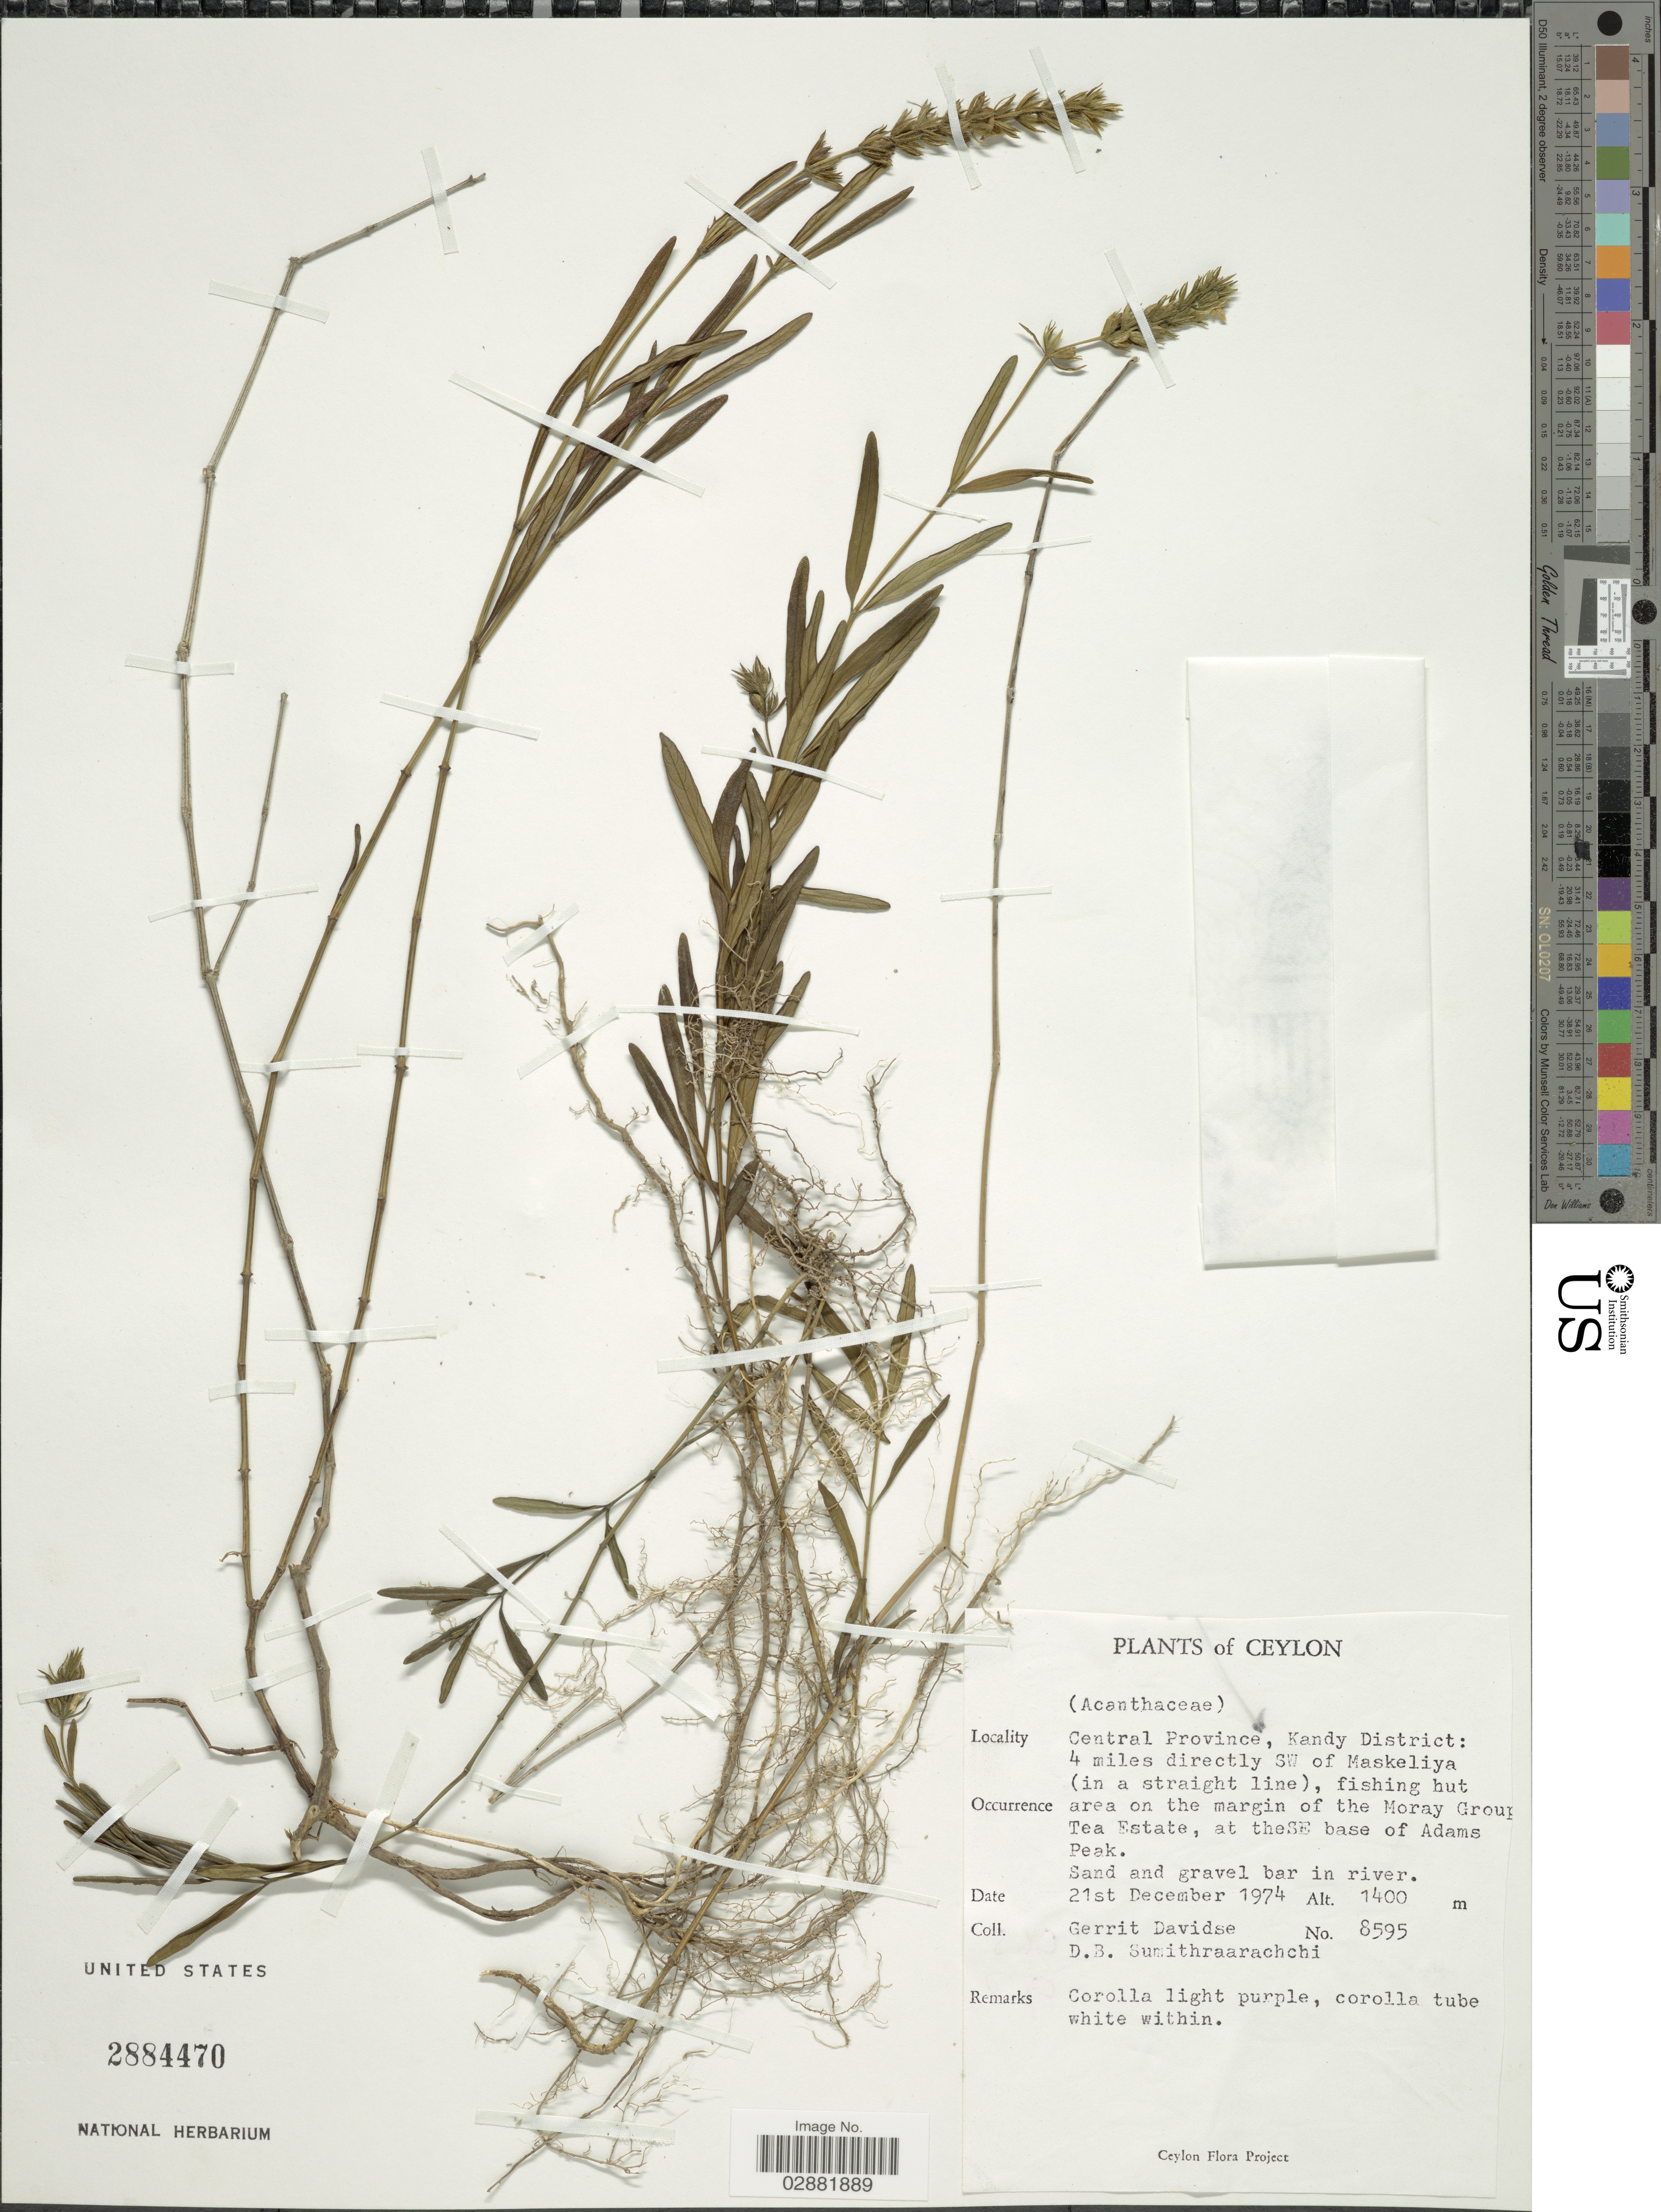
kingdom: Plantae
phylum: Tracheophyta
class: Magnoliopsida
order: Lamiales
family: Acanthaceae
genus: Justicia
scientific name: Justicia hookeriana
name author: T. Anderson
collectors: G. Davidse & D. B. Sumithraarachchi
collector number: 8595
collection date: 1974-12-21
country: Sri Lanka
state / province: Central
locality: Ceylon, Kandy District, 4 miles directly SW of Maskeliya (in a straight line), fishing but area on the margin of the Moray Group Tea Estate, at the SE base of Adams Peak.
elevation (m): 1400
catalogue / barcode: US 2884470